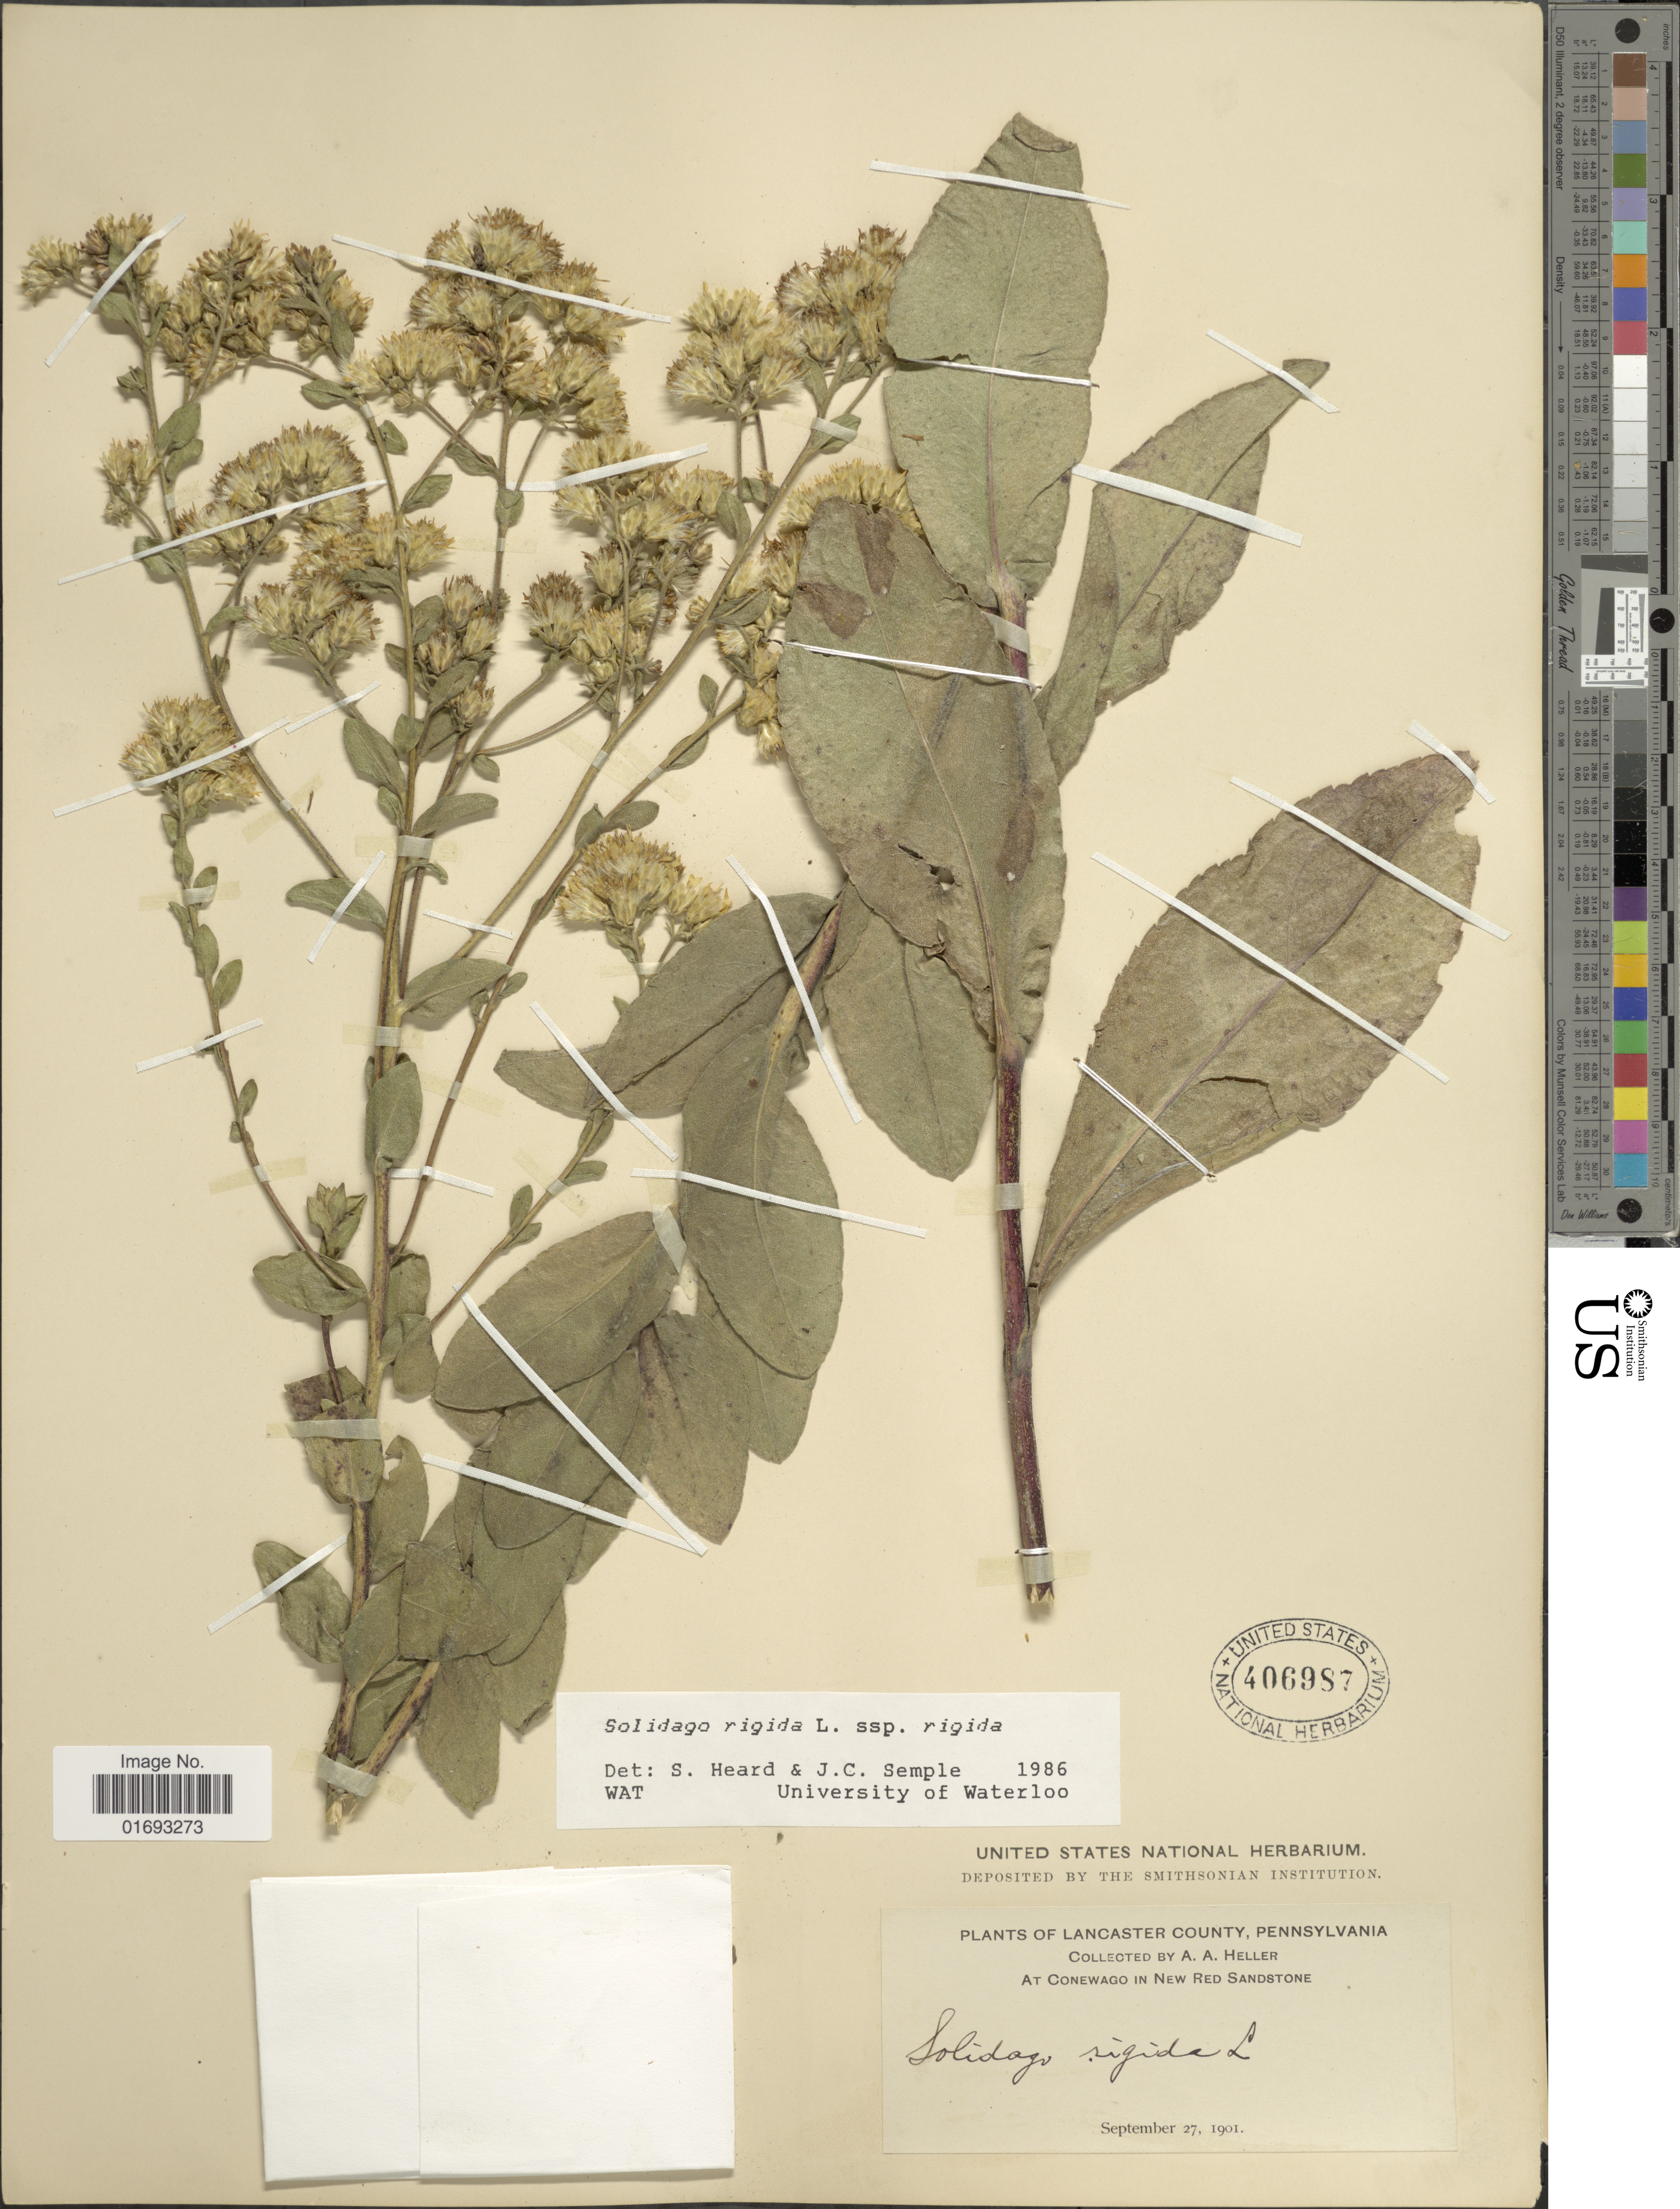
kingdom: Plantae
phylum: Tracheophyta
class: Magnoliopsida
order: Asterales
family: Asteraceae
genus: Oligoneuron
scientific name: Oligoneuron rigidum var. rigidum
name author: (L.) Small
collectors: A. A. Heller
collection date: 1901-09-27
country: United States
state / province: Pennsylvania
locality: Cpnewago in New Red Sandstone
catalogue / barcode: US 406987